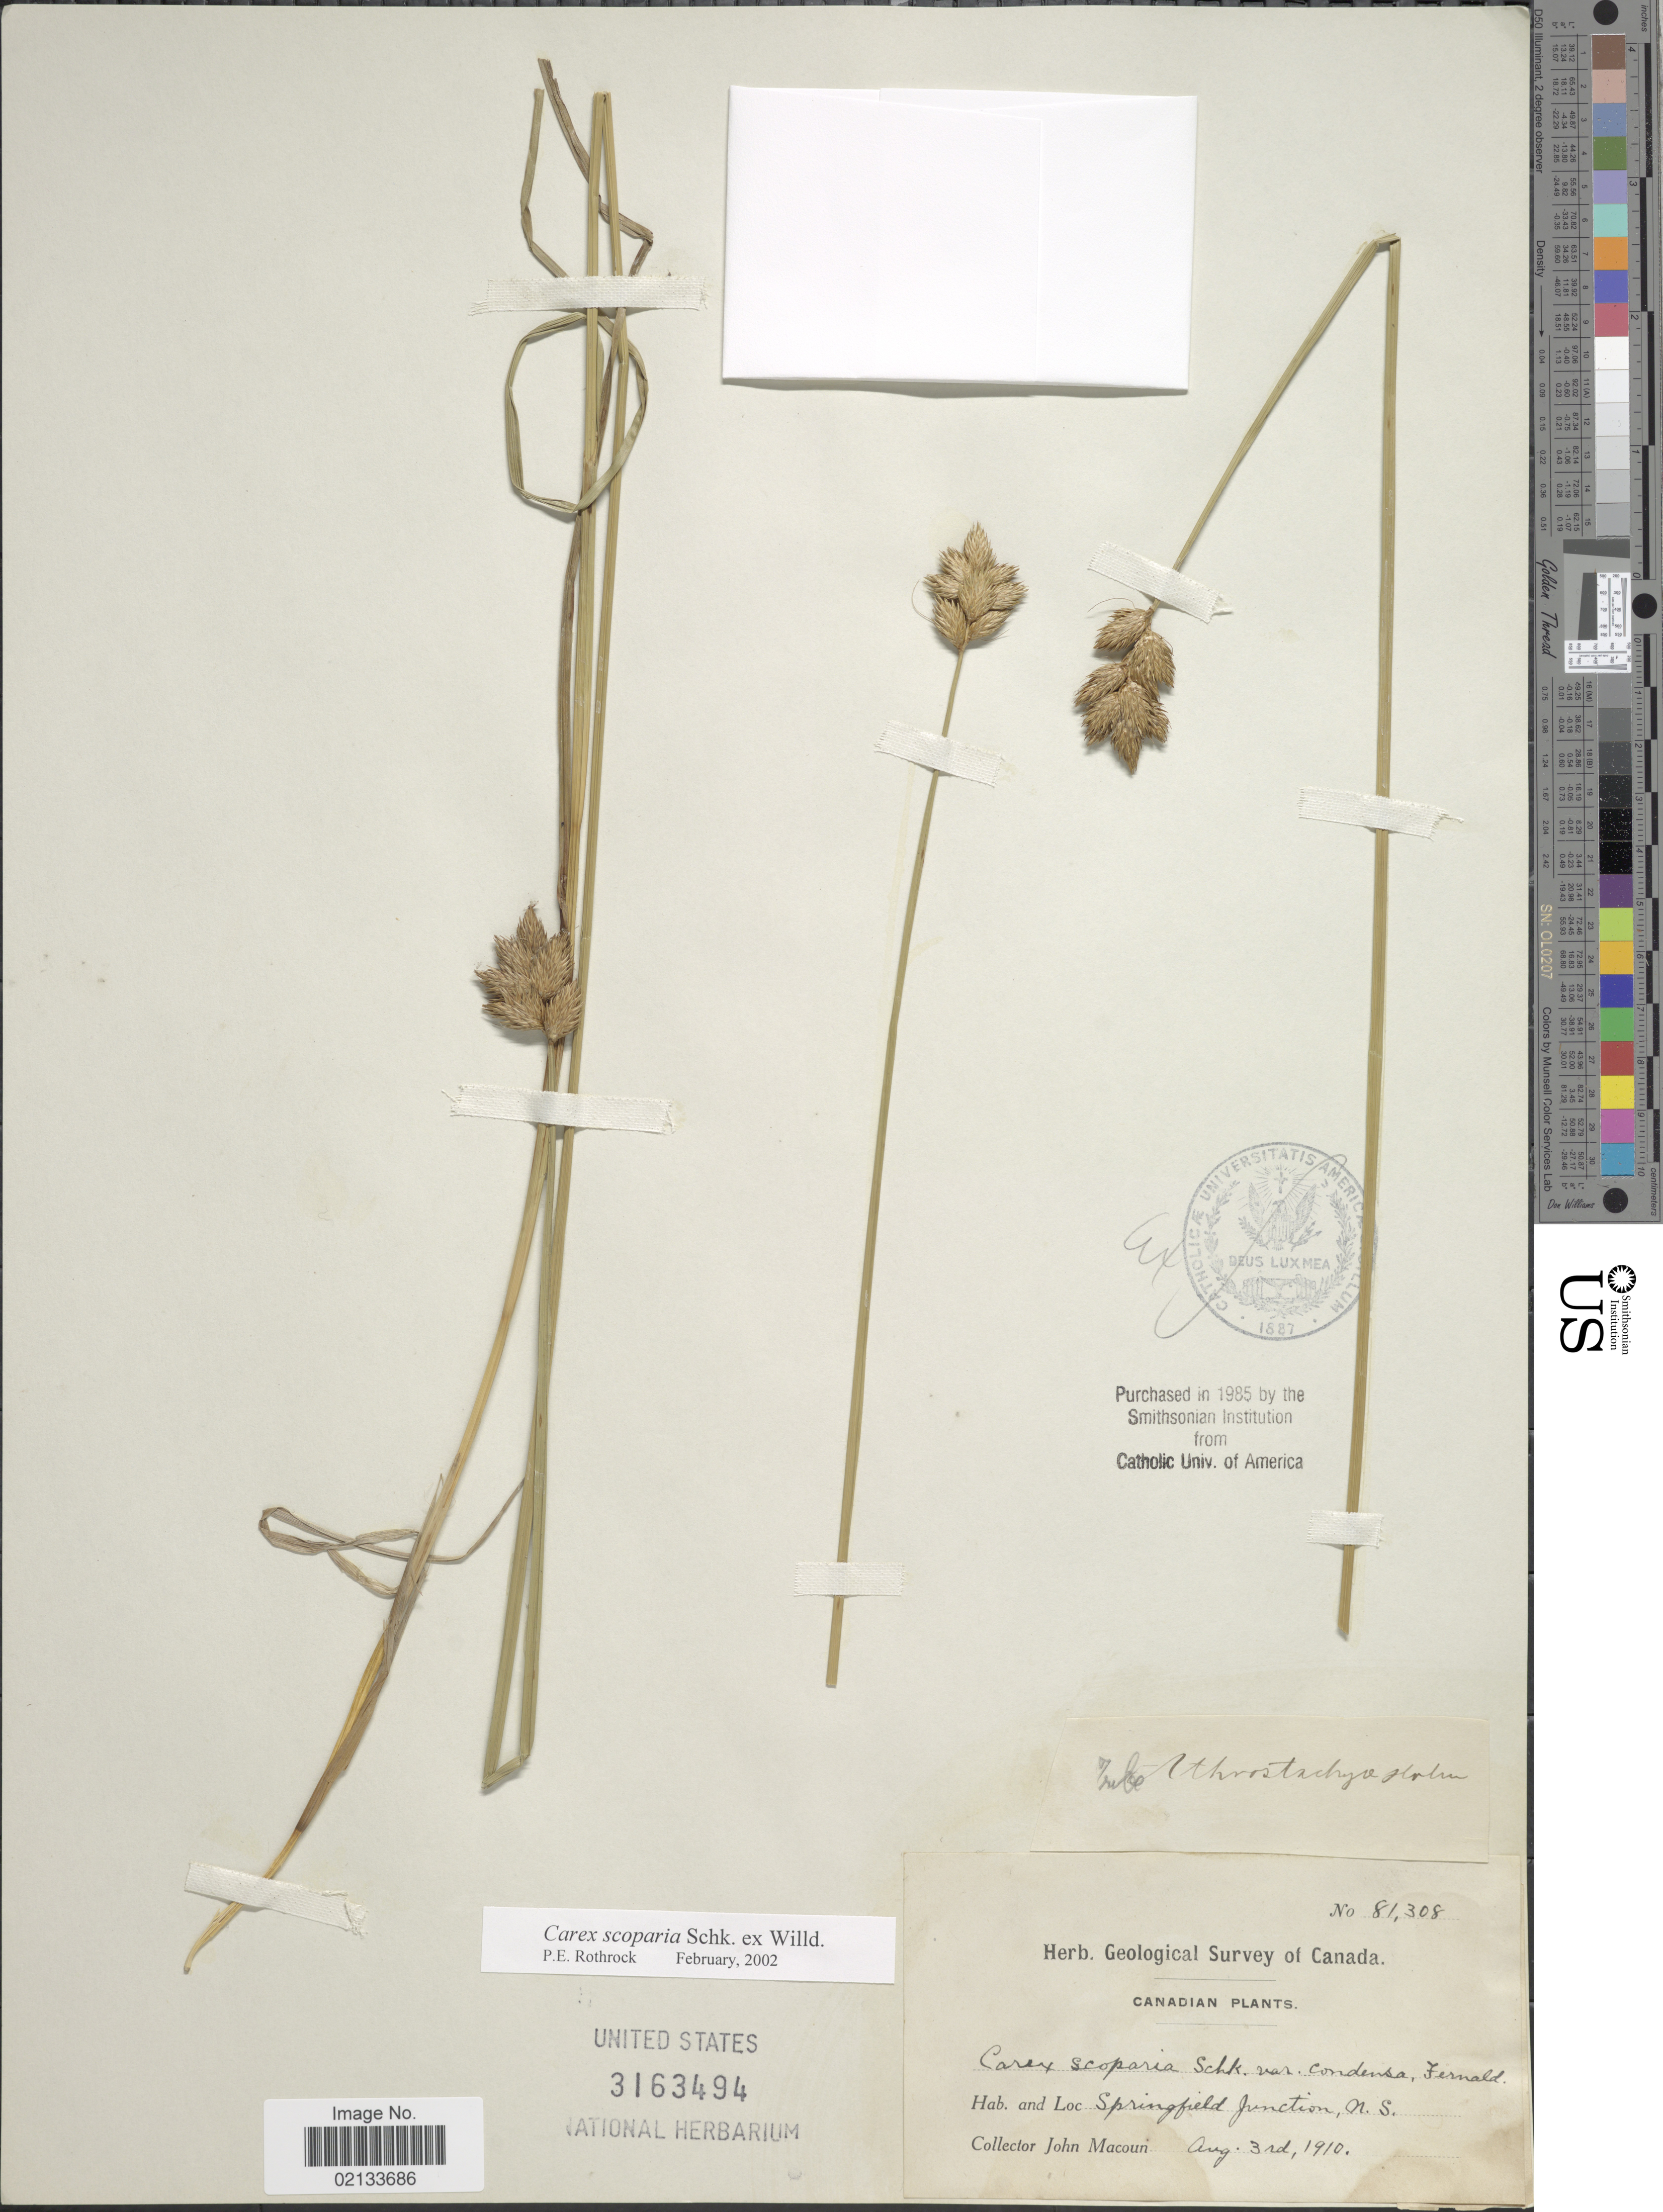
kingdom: Plantae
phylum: Tracheophyta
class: Liliopsida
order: Poales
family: Cyperaceae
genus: Carex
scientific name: Carex scoparia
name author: Schkuhr ex Willd.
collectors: J. Macoun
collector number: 81308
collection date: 1910-08-03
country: Canada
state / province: Nova Scotia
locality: Springfield Junction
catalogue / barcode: US 3163494